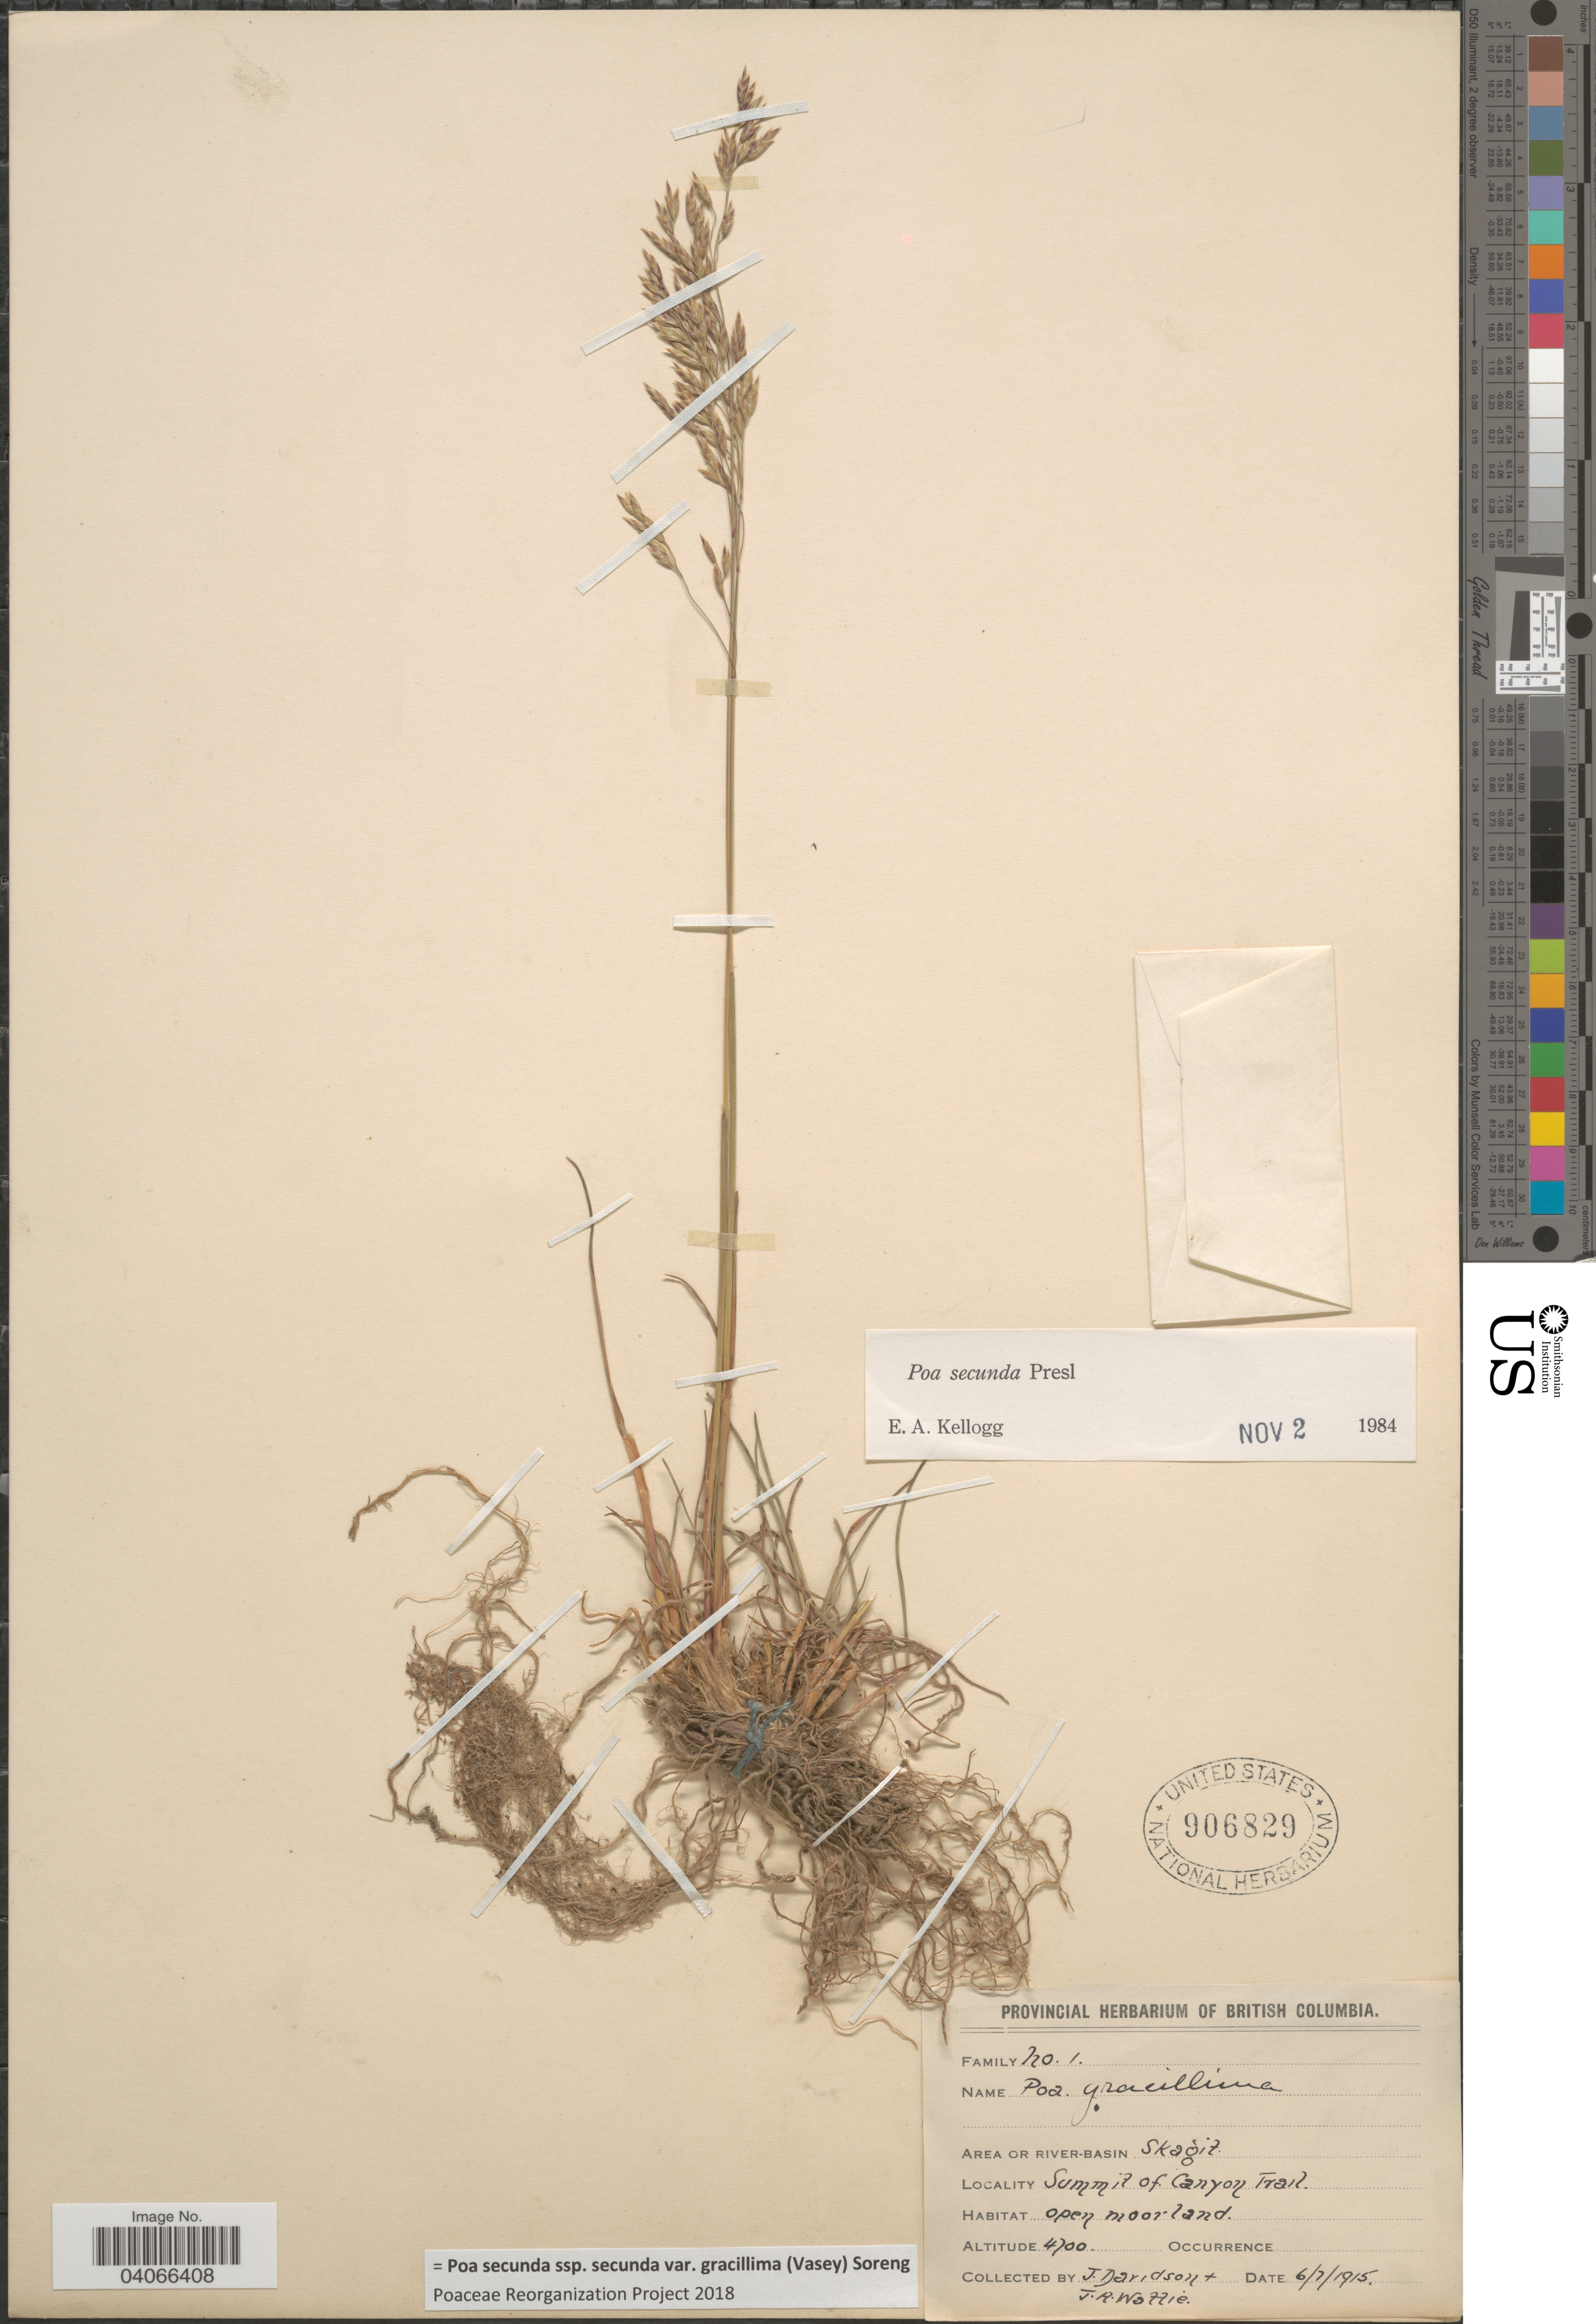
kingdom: Plantae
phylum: Tracheophyta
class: Liliopsida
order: Poales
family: Poaceae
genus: Poa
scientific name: Poa secunda subsp. secunda var. gracillima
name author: (Vasey) Soreng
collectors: J. Davidson & J. Wattie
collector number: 1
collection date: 1915-07-06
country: Canada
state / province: British Columbia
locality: Area or River-Basin Skagit. Summit of Canyon Trail.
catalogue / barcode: US 906829